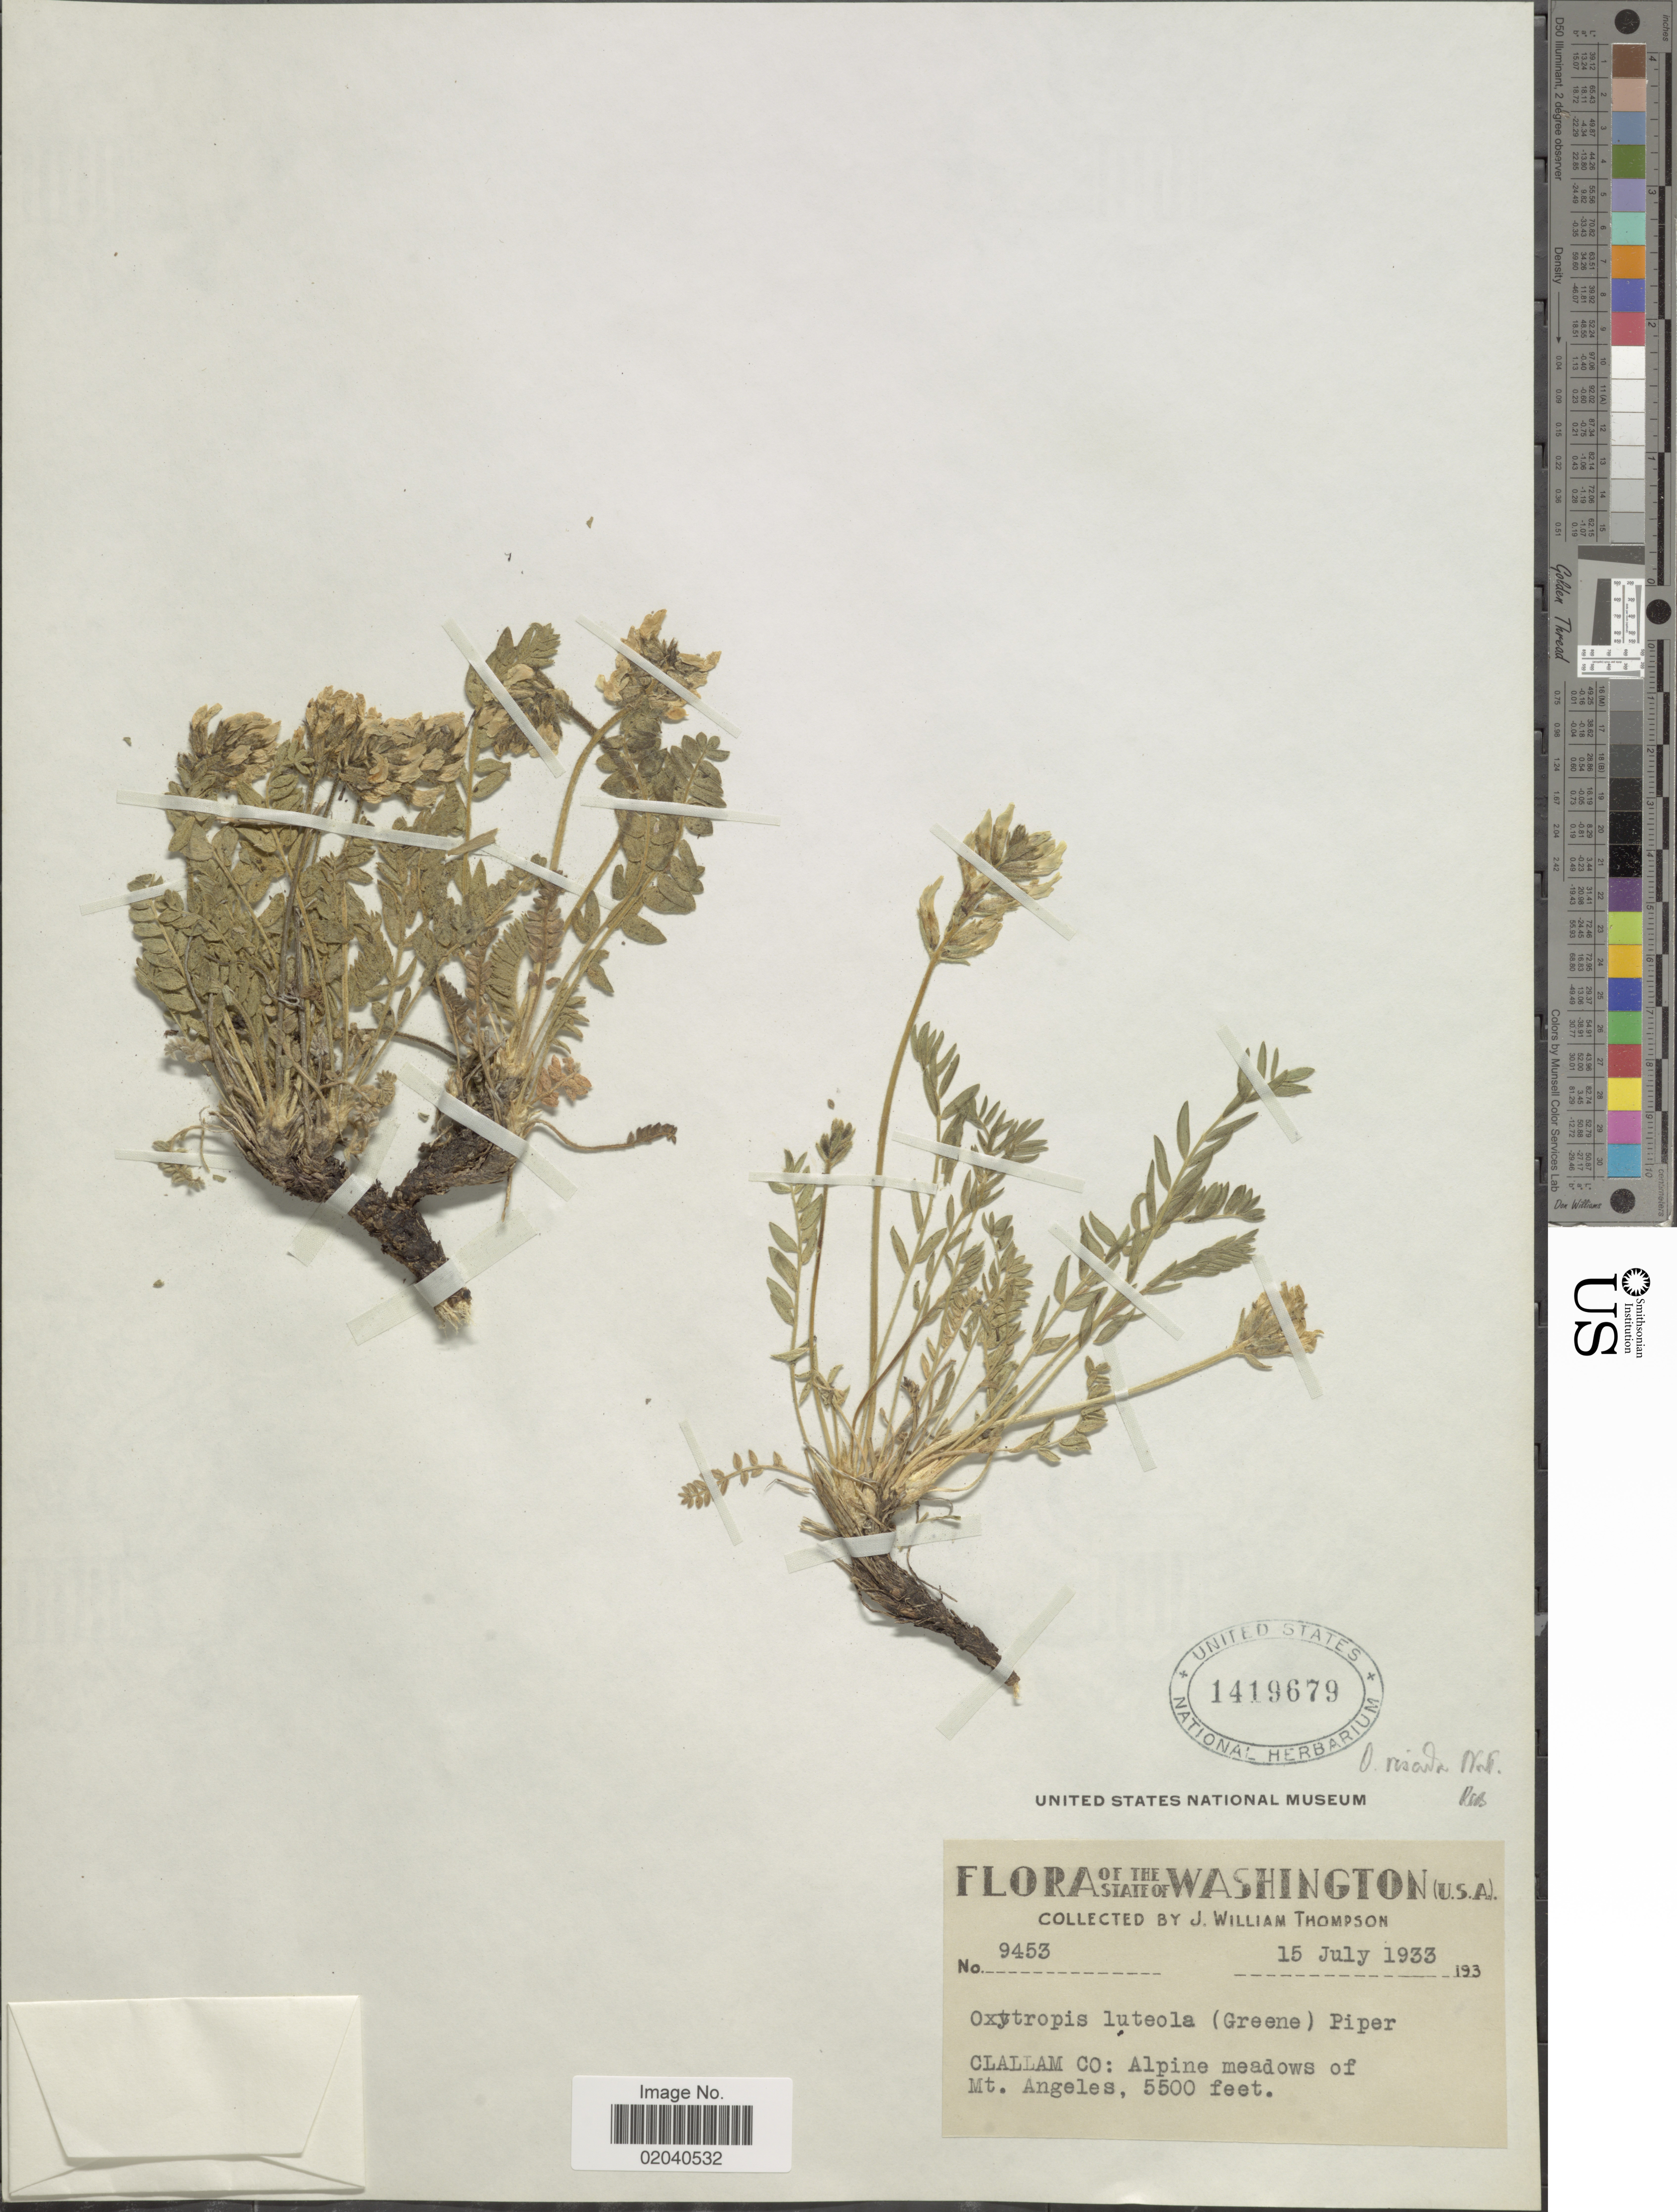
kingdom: Plantae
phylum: Tracheophyta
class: Magnoliopsida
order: Fabales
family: Fabaceae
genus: Oxytropis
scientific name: Oxytropis viscida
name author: Nutt.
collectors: J. W. Thompson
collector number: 9453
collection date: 1933-07-15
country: United States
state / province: Washington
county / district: Clallam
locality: Cllallam Co.: Alpine meadows of Mt. Angeles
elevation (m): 1676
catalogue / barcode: US 1419679